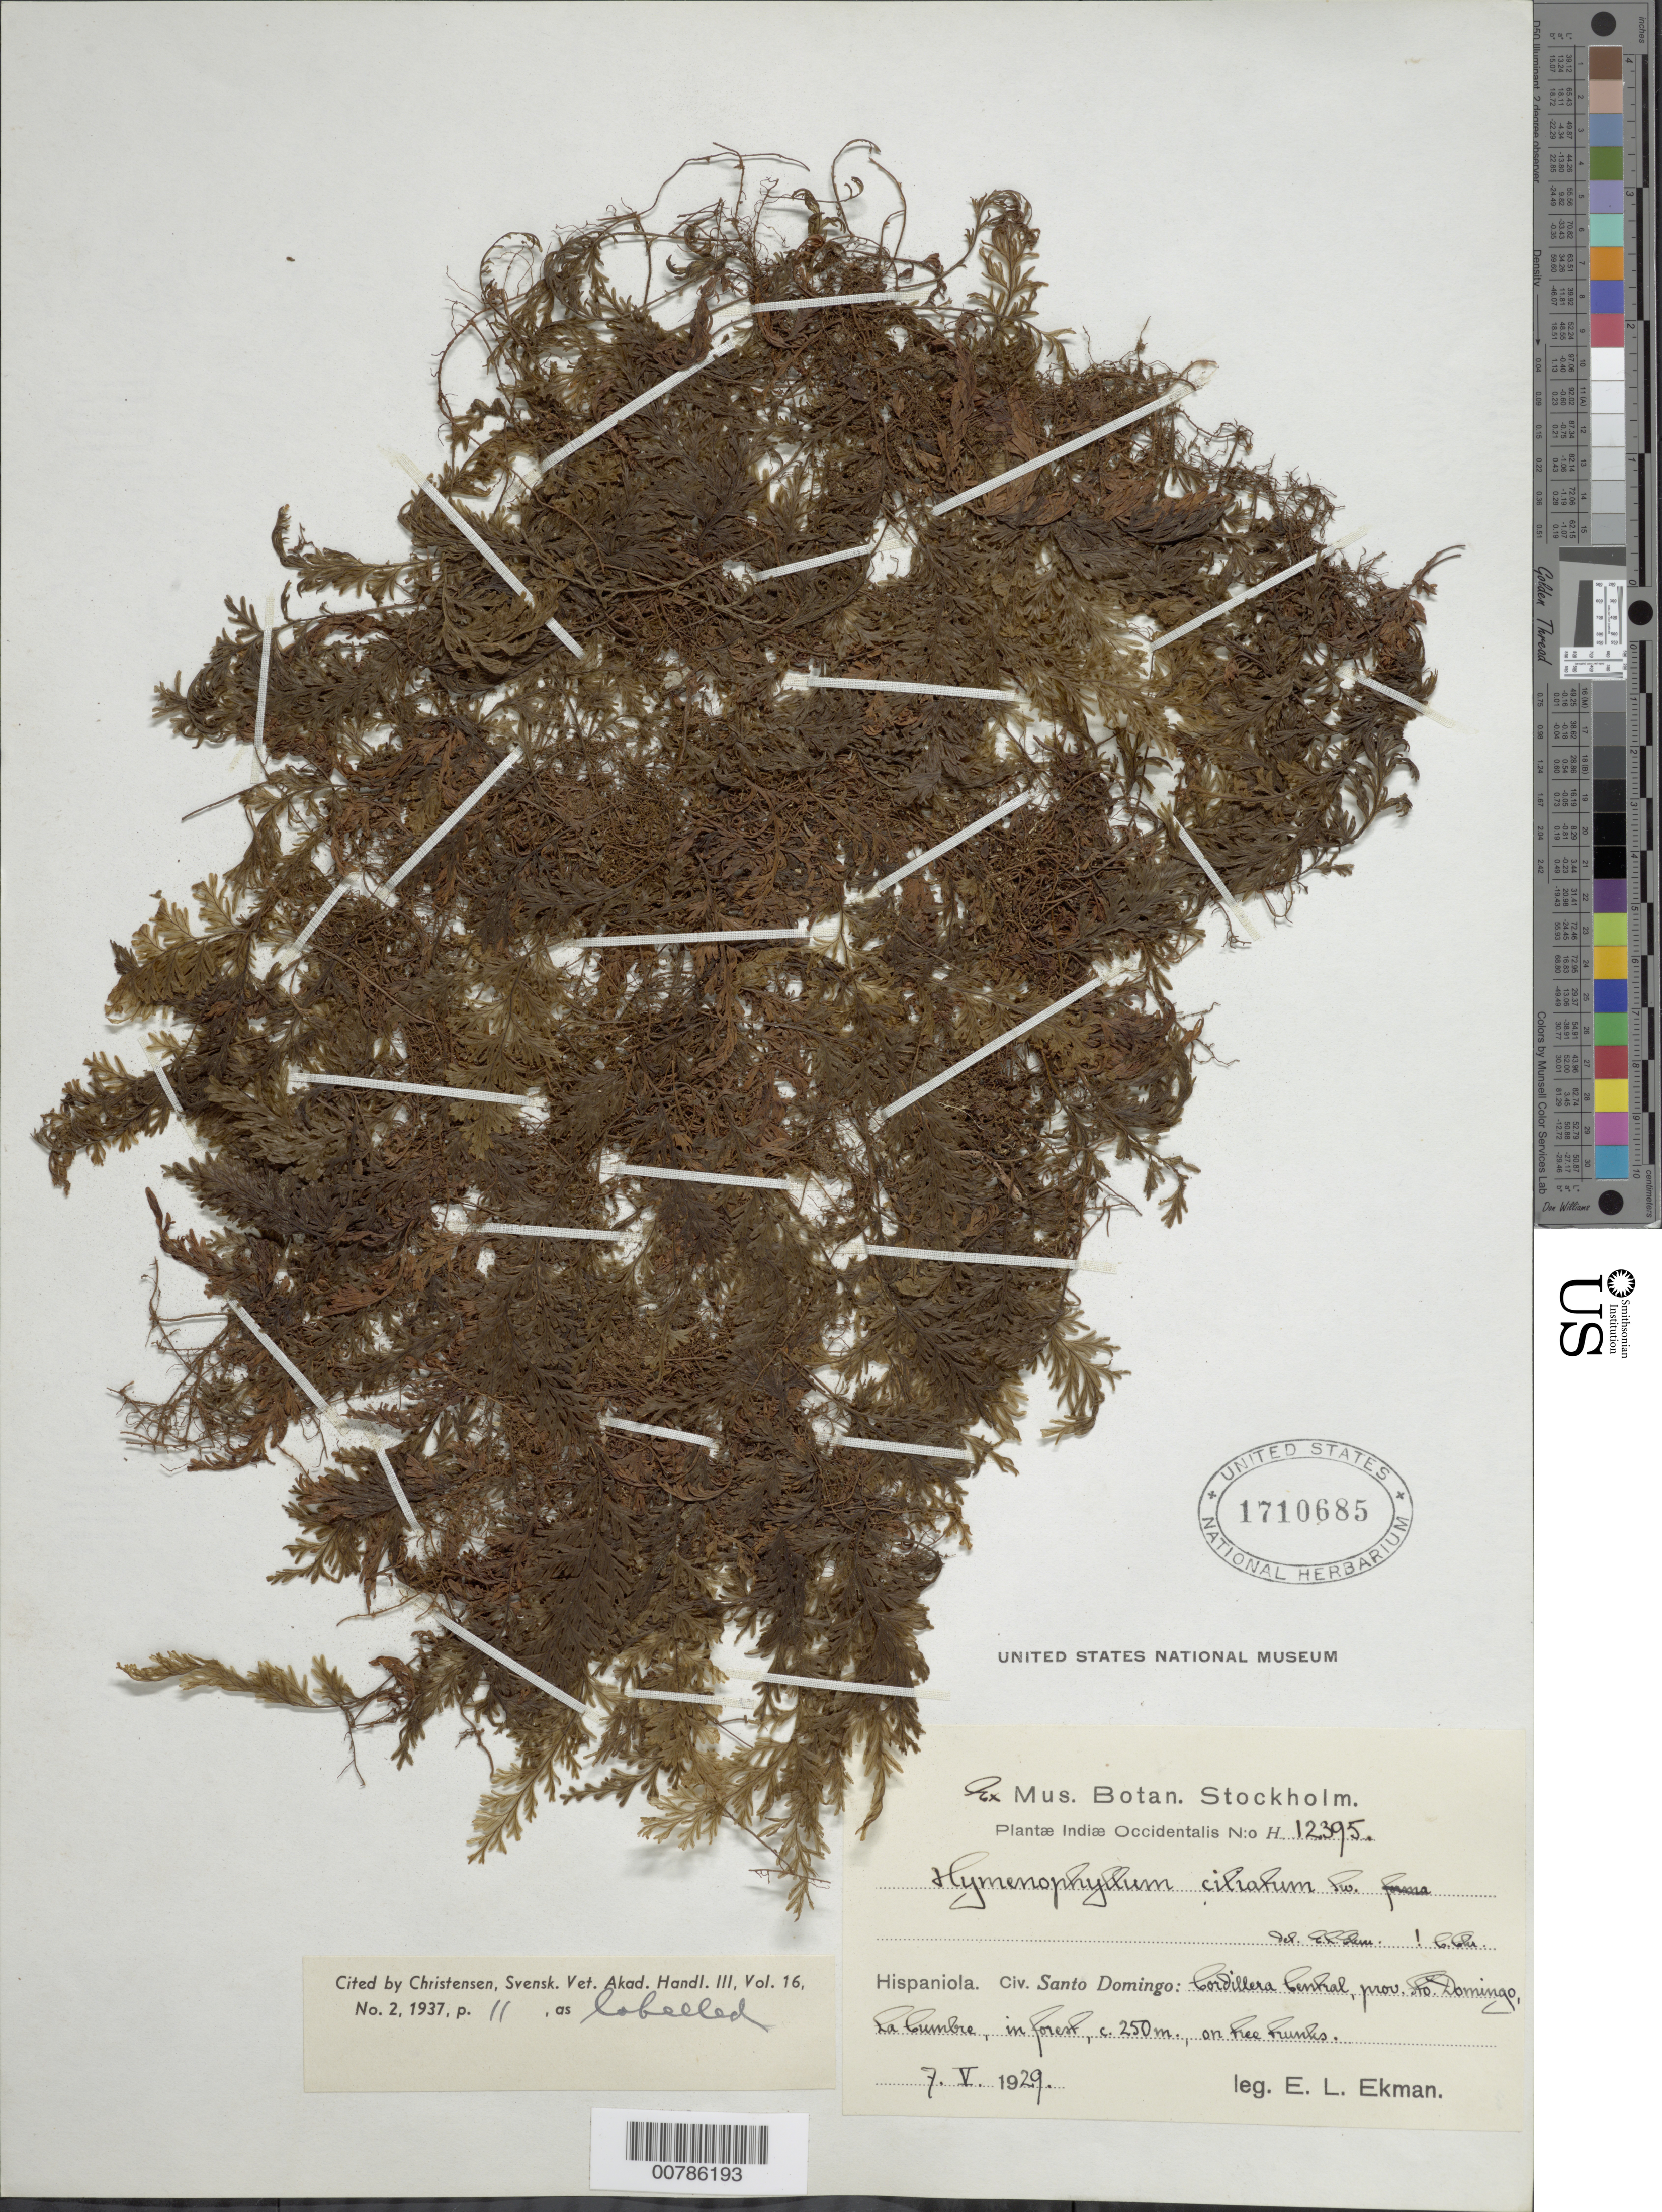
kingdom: Plantae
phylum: Tracheophyta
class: Polypodiopsida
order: Hymenophyllales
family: Hymenophyllaceae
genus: Hymenophyllum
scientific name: Hymenophyllum hirsutum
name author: (L.) Sw.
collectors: E. L. Ekman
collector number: H 12395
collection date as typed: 07 May 1930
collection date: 1930-05-07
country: Dominican Republic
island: Hispaniola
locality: Cordillera Central, La Cumbre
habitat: In forest, on tree trunks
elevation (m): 250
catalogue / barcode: US 1710685